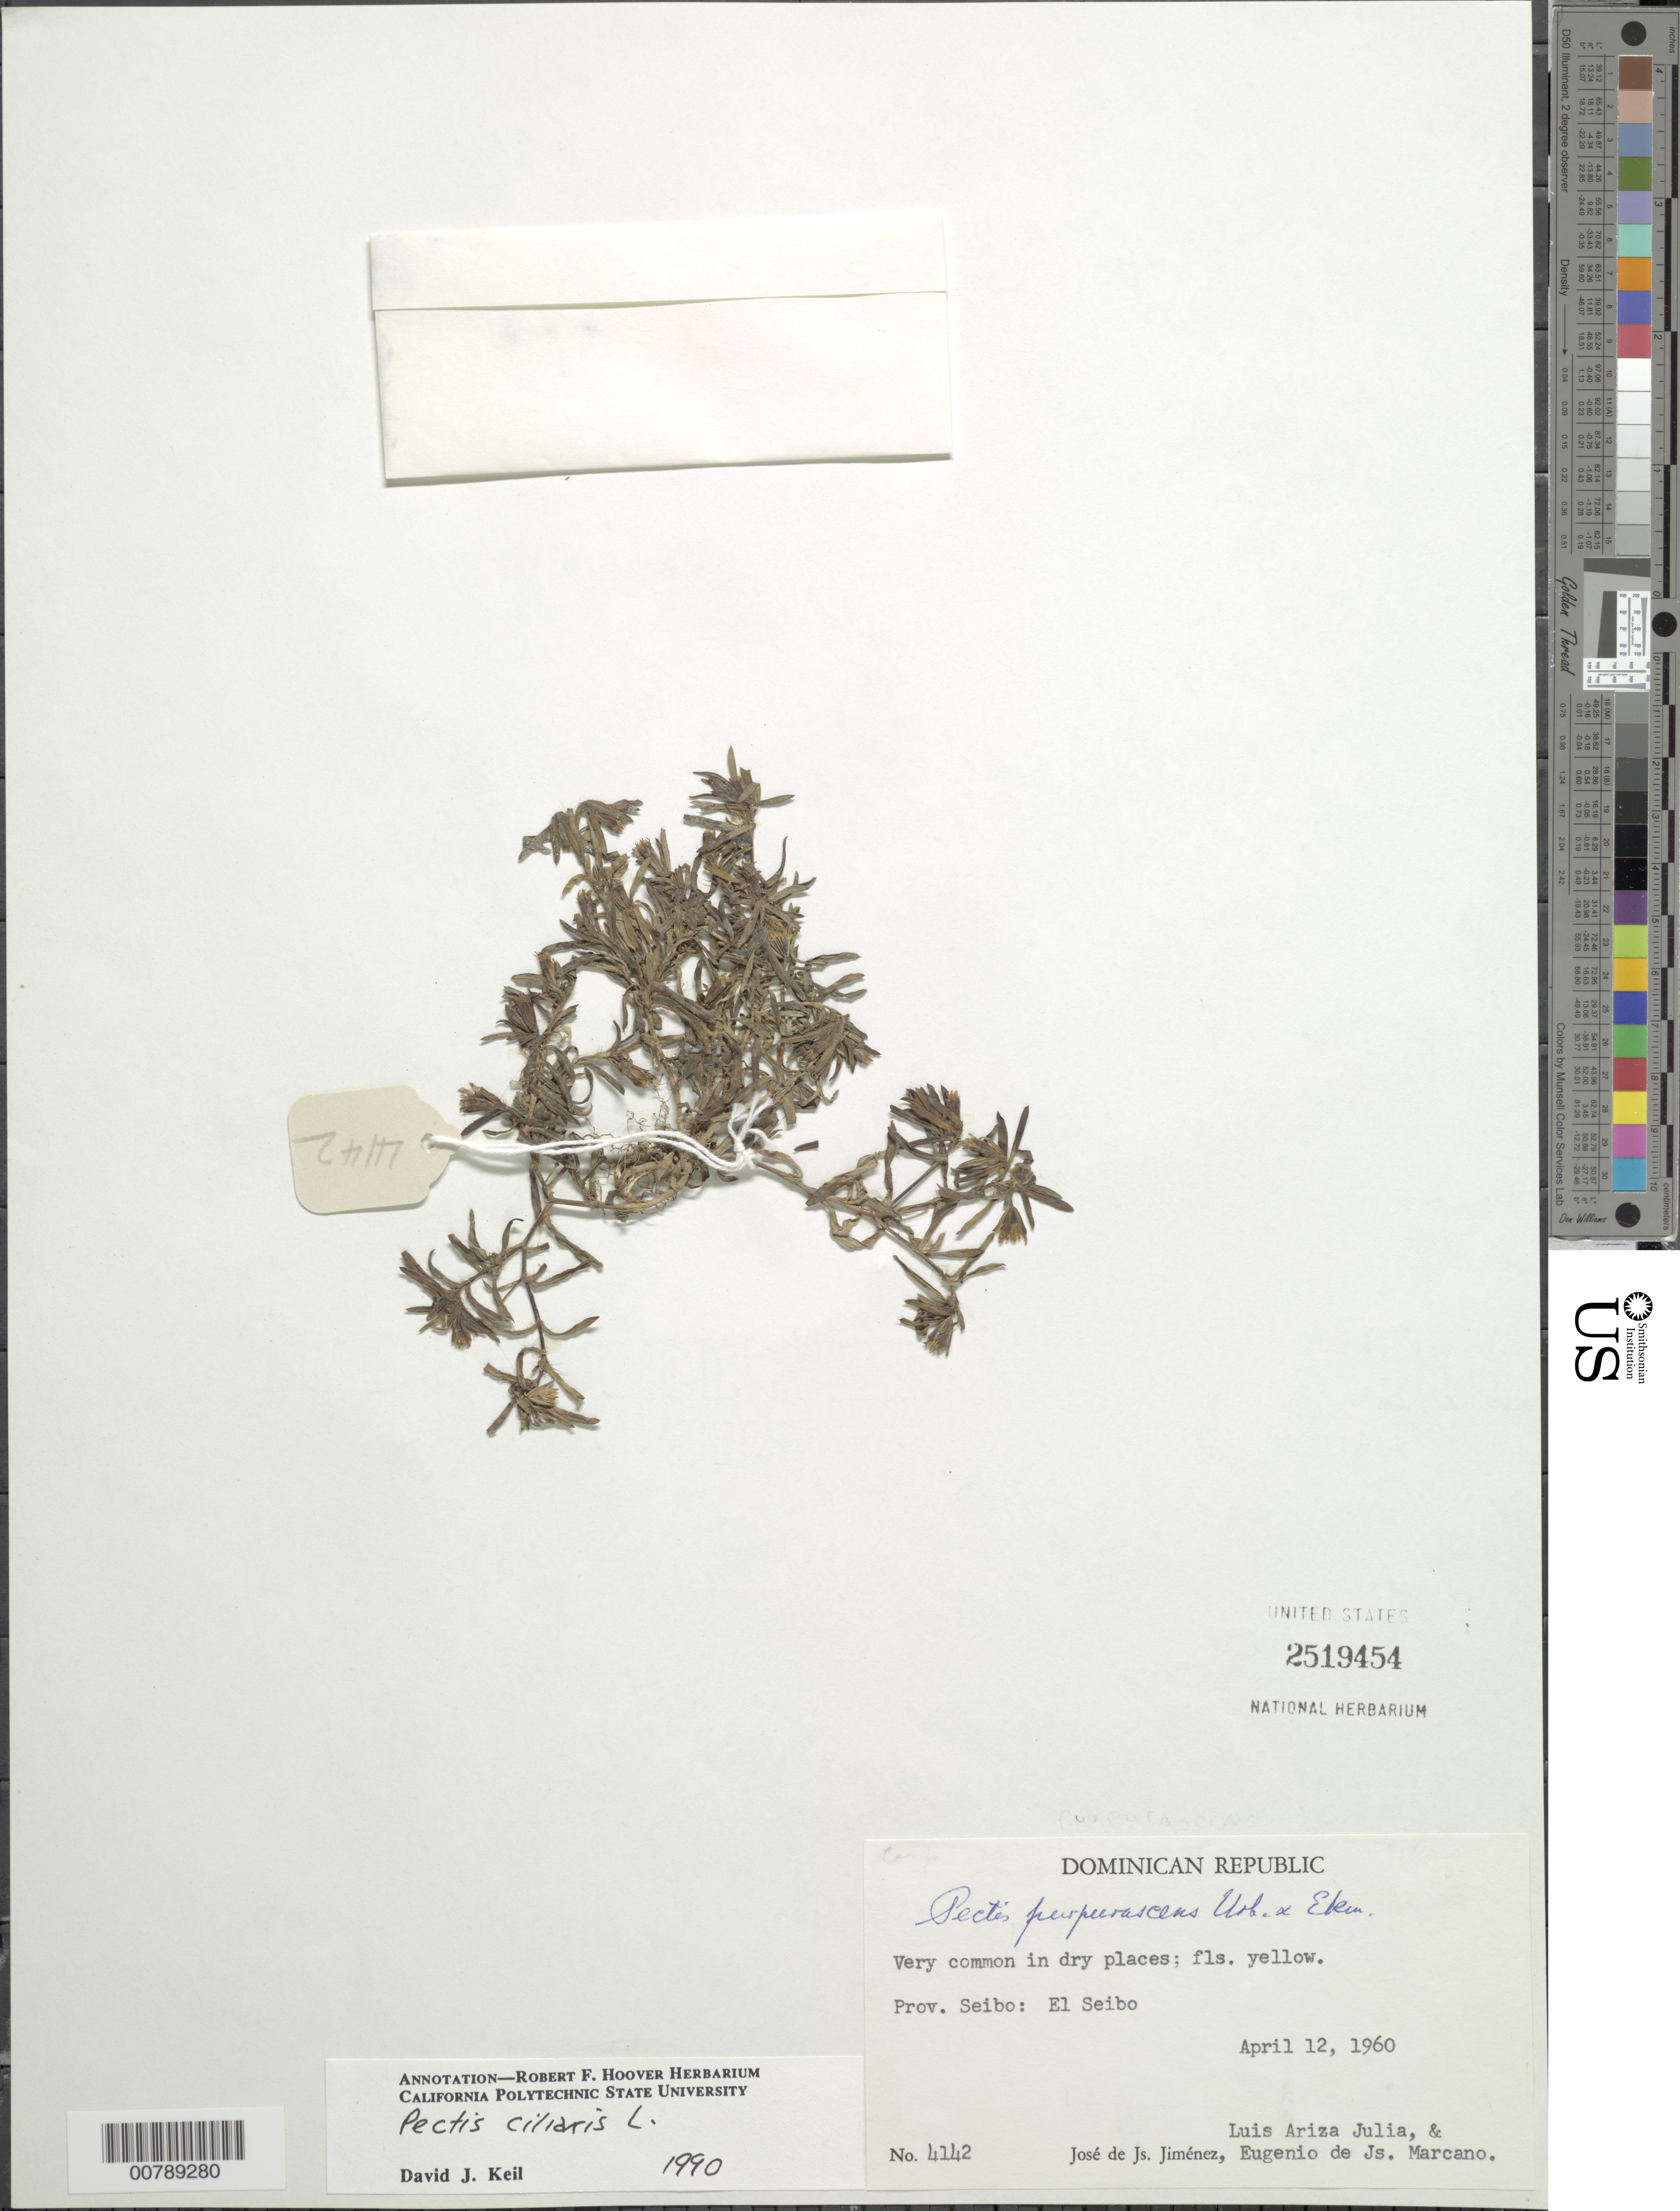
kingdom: Plantae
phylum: Tracheophyta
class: Magnoliopsida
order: Asterales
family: Asteraceae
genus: Pectis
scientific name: Pectis ciliaris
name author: L.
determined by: Keil, D. J.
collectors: J. J. Jiménez, L. Ariza-Julia & E. J. Marcano F.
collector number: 4142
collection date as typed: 12 Apr 1960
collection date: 1960-04-12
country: Dominican Republic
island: Hispaniola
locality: Prov. Seibo: El Seibo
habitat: Dry places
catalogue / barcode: US 2519454